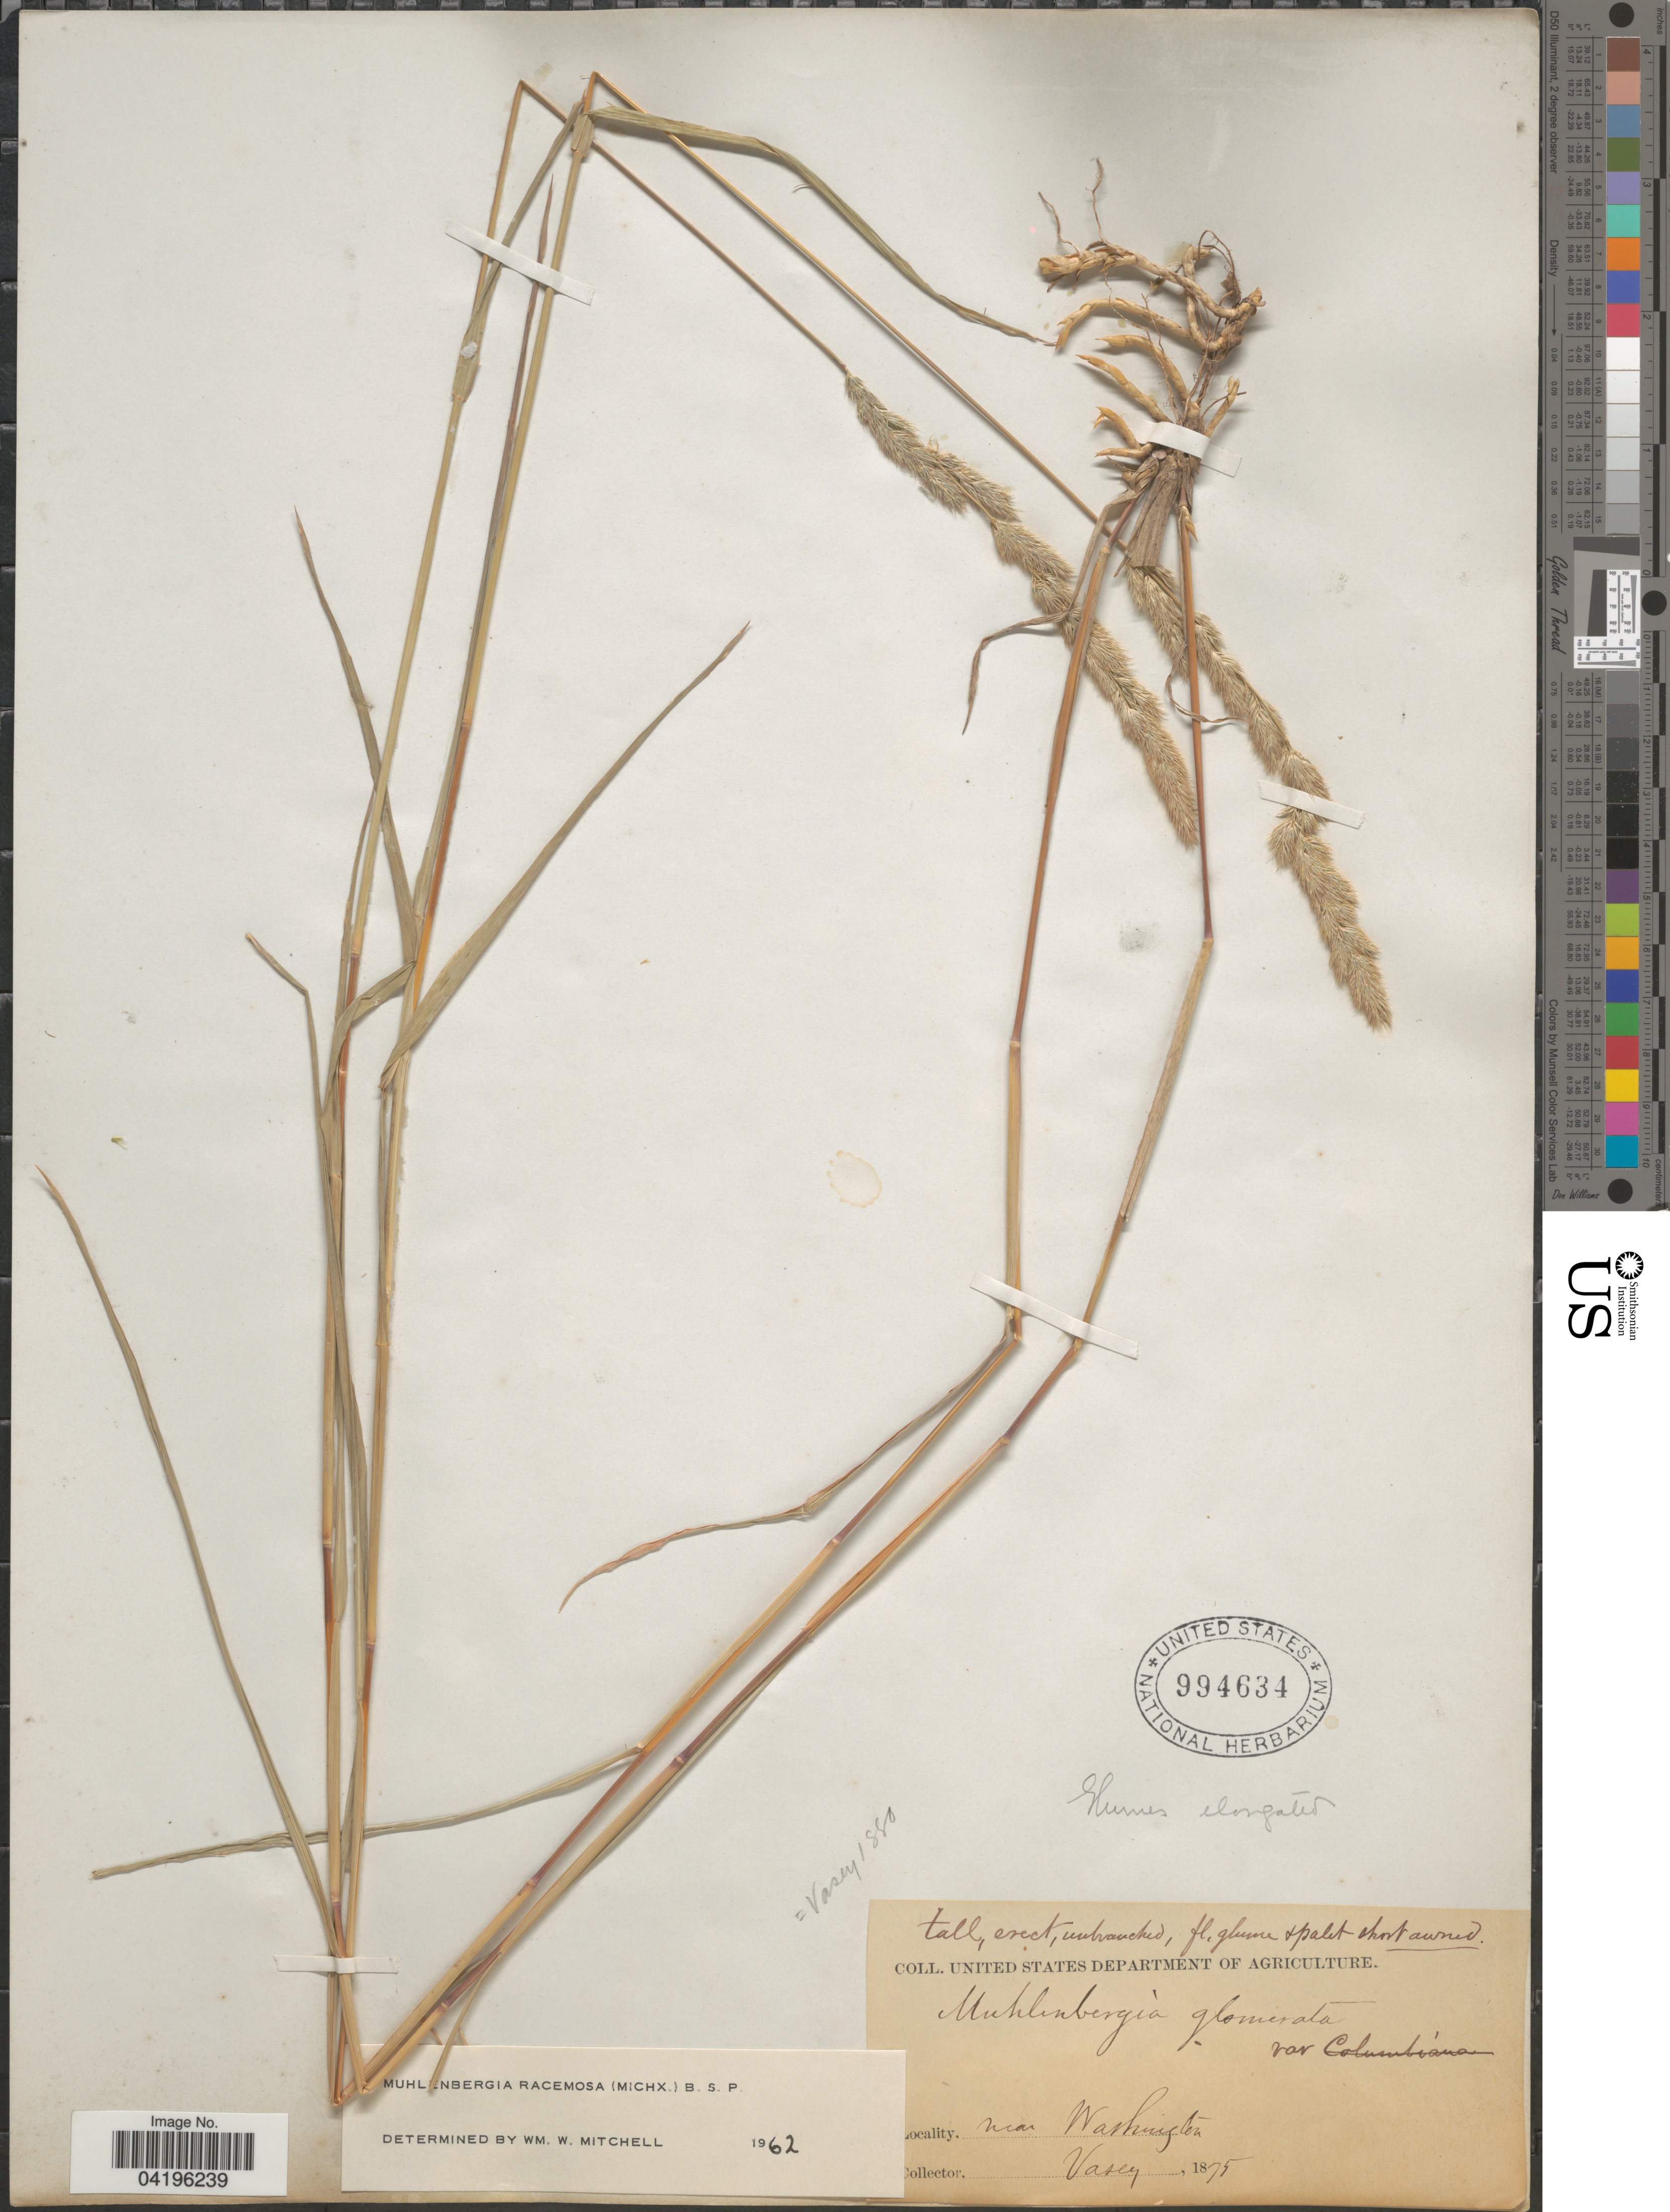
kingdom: Plantae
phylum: Tracheophyta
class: Liliopsida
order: Poales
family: Poaceae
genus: Muhlenbergia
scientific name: Muhlenbergia racemosa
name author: (Michx.) Britton et al.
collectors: Vasey, --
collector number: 1880?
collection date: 1875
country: United States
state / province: Washington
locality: Near Washington.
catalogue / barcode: US 994634